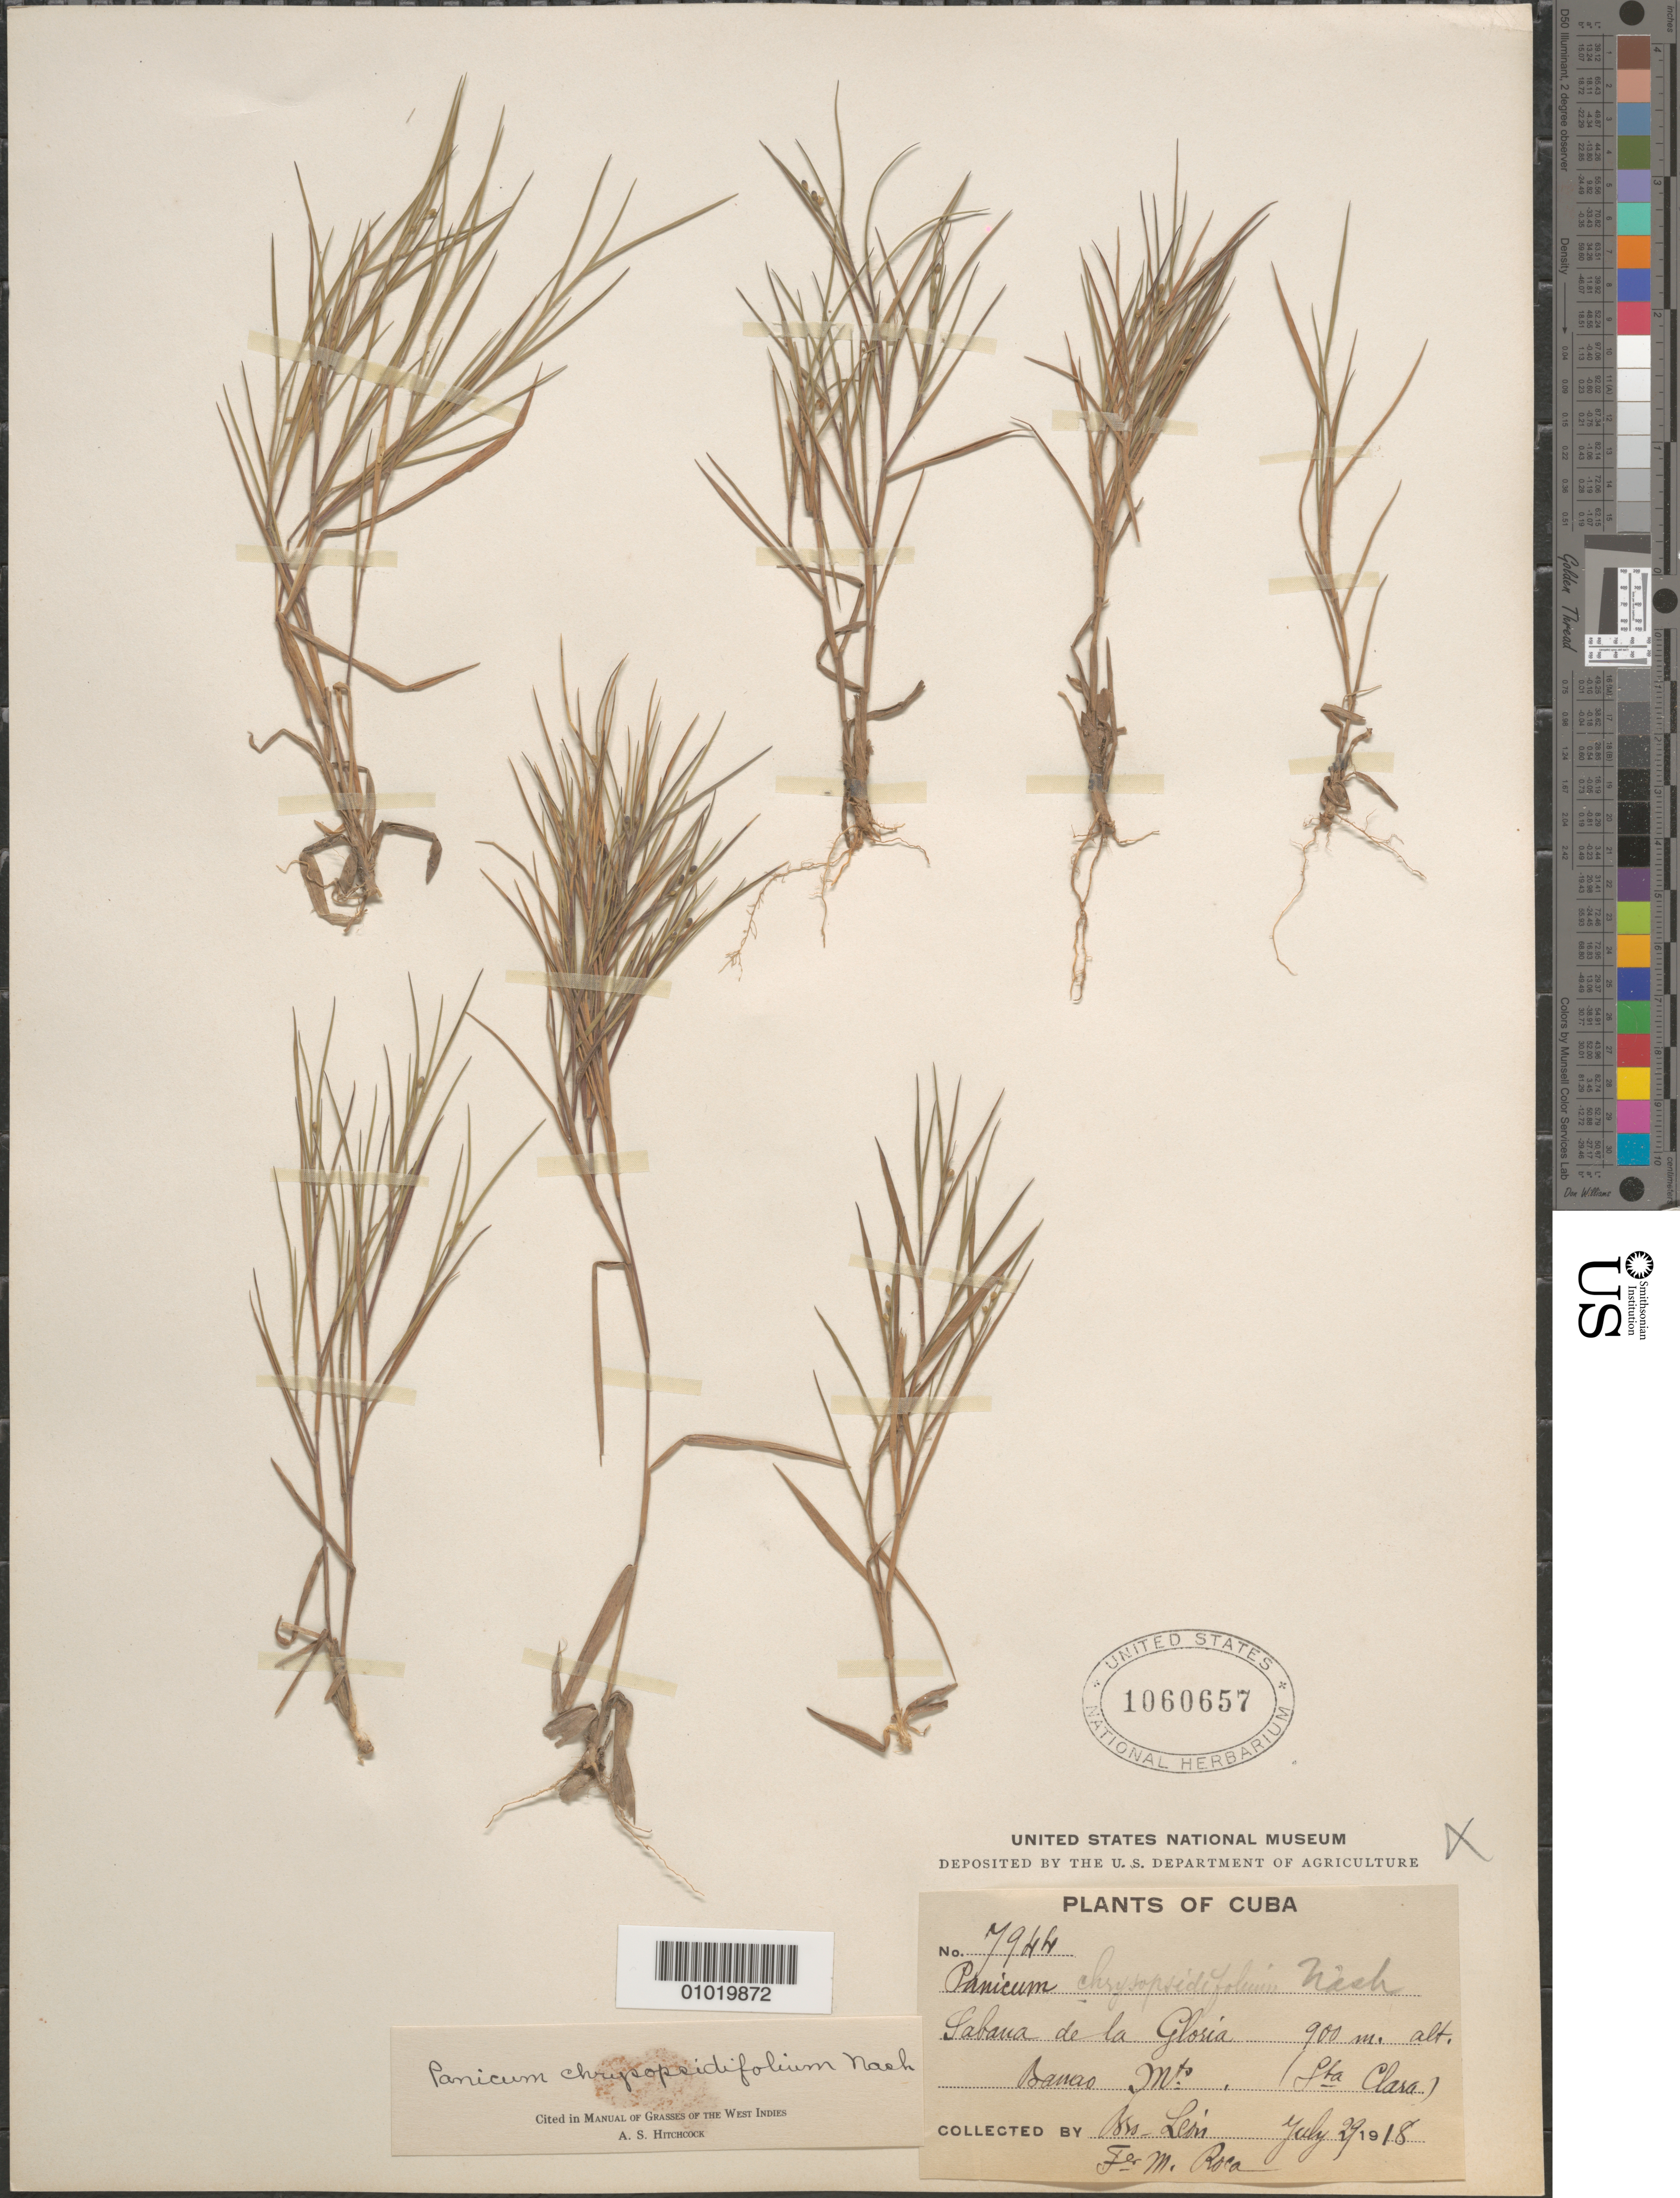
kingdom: Plantae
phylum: Tracheophyta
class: Liliopsida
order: Poales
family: Poaceae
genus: Panicum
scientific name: Panicum chrysopsidifolium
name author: Nash ex Small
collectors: Bro. León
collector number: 7944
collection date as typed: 29 Jul 1918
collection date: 1918-07-29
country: Cuba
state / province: Villa Clara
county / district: Santa Clara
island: Cuba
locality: Taboua de la Gloria, Banas Mts Santa Clara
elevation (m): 900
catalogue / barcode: US 1060657